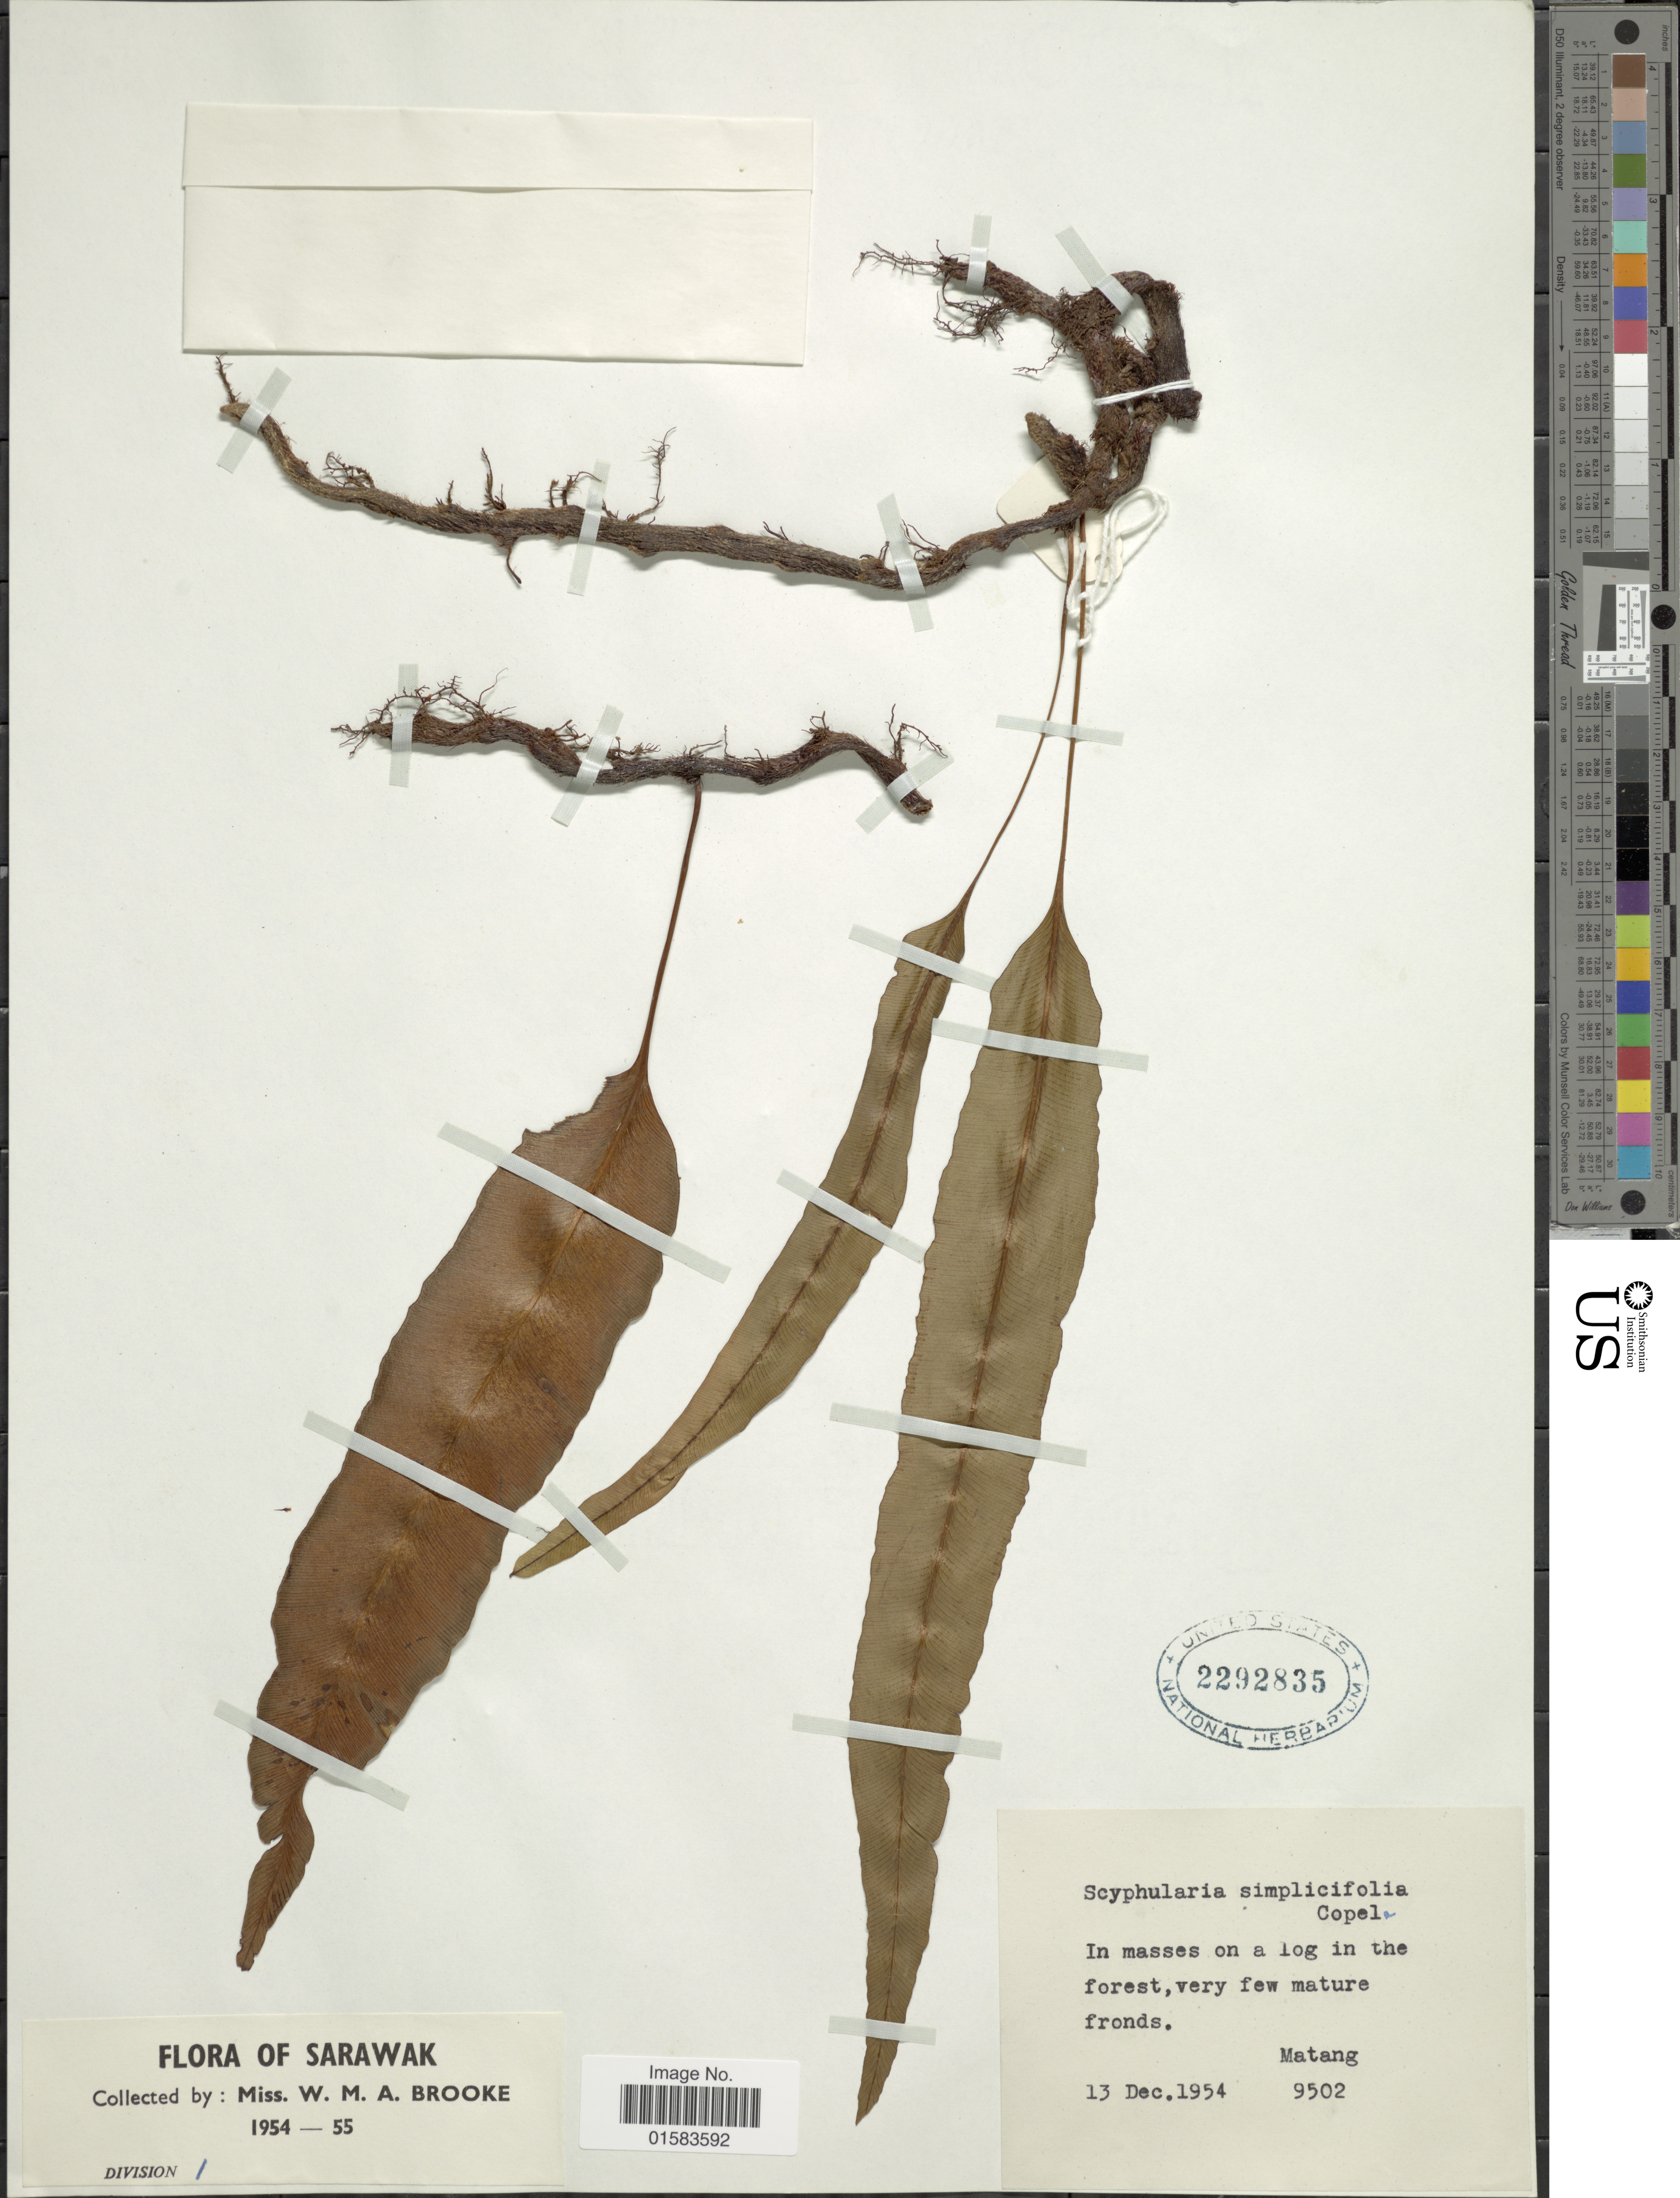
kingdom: Plantae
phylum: Tracheophyta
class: Polypodiopsida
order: Polypodiales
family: Davalliaceae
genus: Davallia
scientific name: Davallia triphylla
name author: Hook.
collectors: W. Brooke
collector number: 9502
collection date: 1954-12-13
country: Malaysia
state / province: Sarawak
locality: Matang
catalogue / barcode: US 2292835